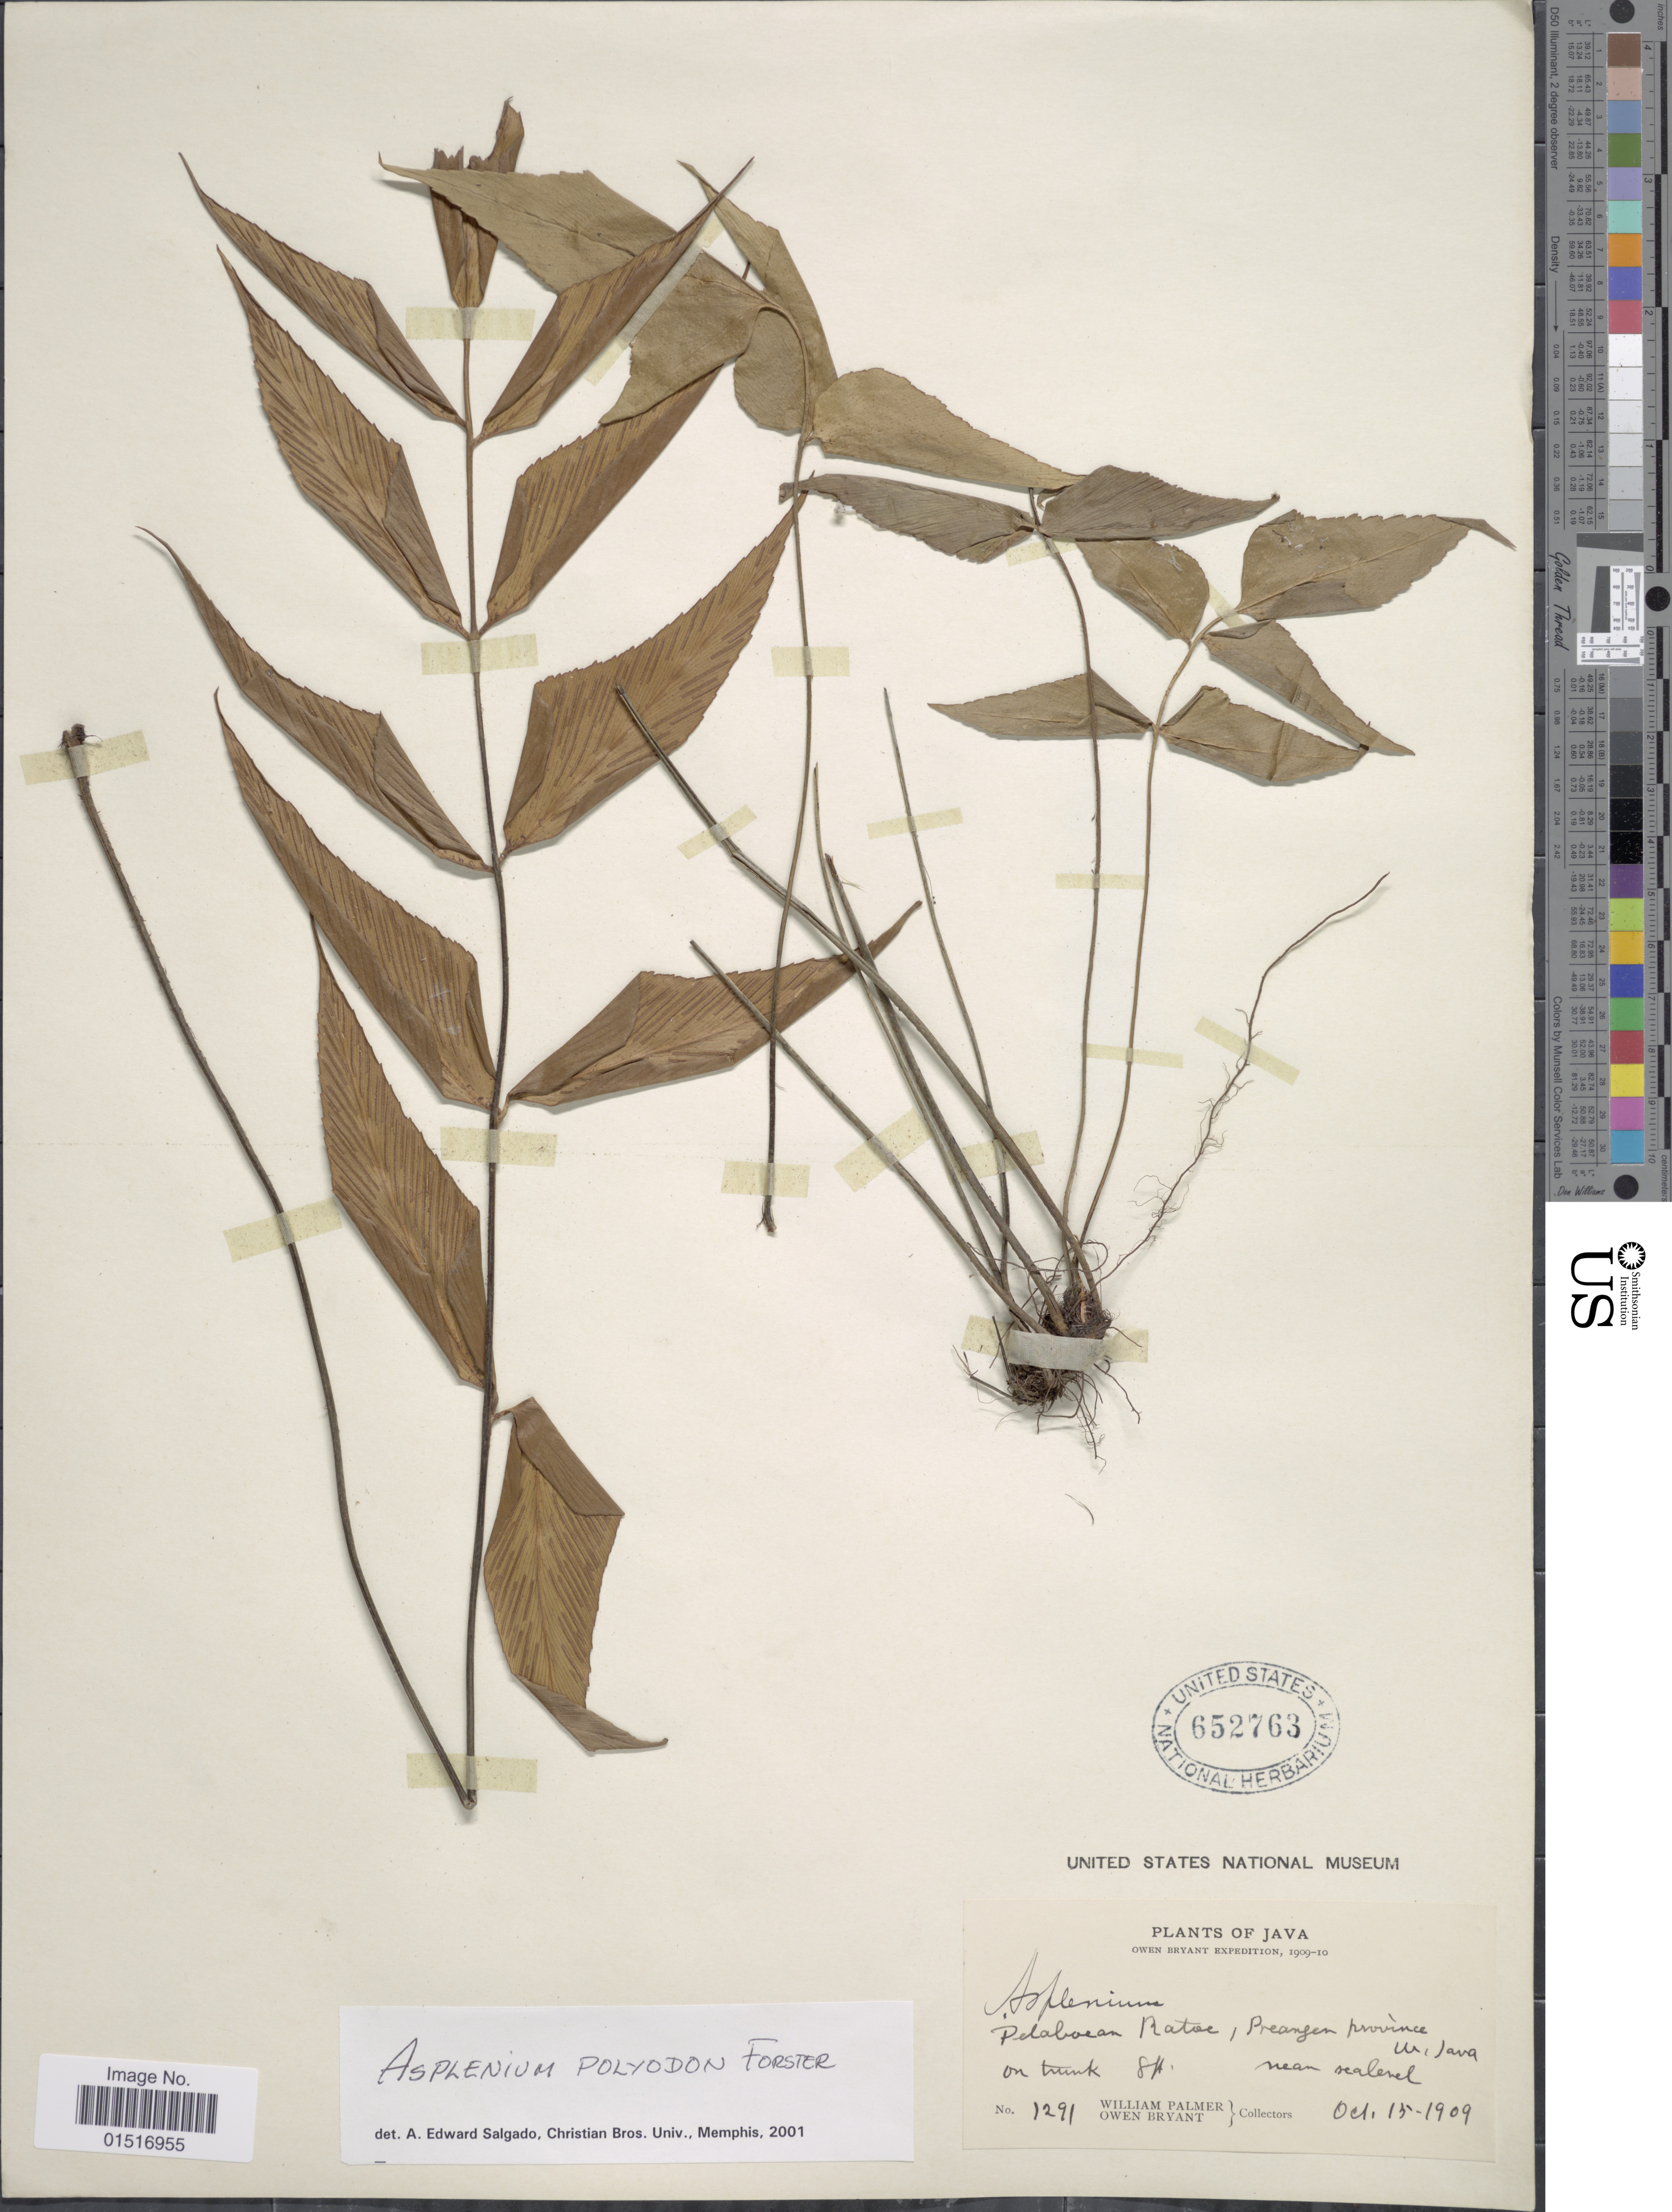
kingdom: Plantae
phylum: Tracheophyta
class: Polypodiopsida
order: Polypodiales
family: Aspleniaceae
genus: Asplenium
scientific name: Asplenium polyodon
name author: G. Forst.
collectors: W. Palmer & O. Bryant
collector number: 1291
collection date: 1909-10-15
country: Indonesia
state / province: Java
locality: Pelaboean Batoe, Preangen province. In, Java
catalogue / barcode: US 652763